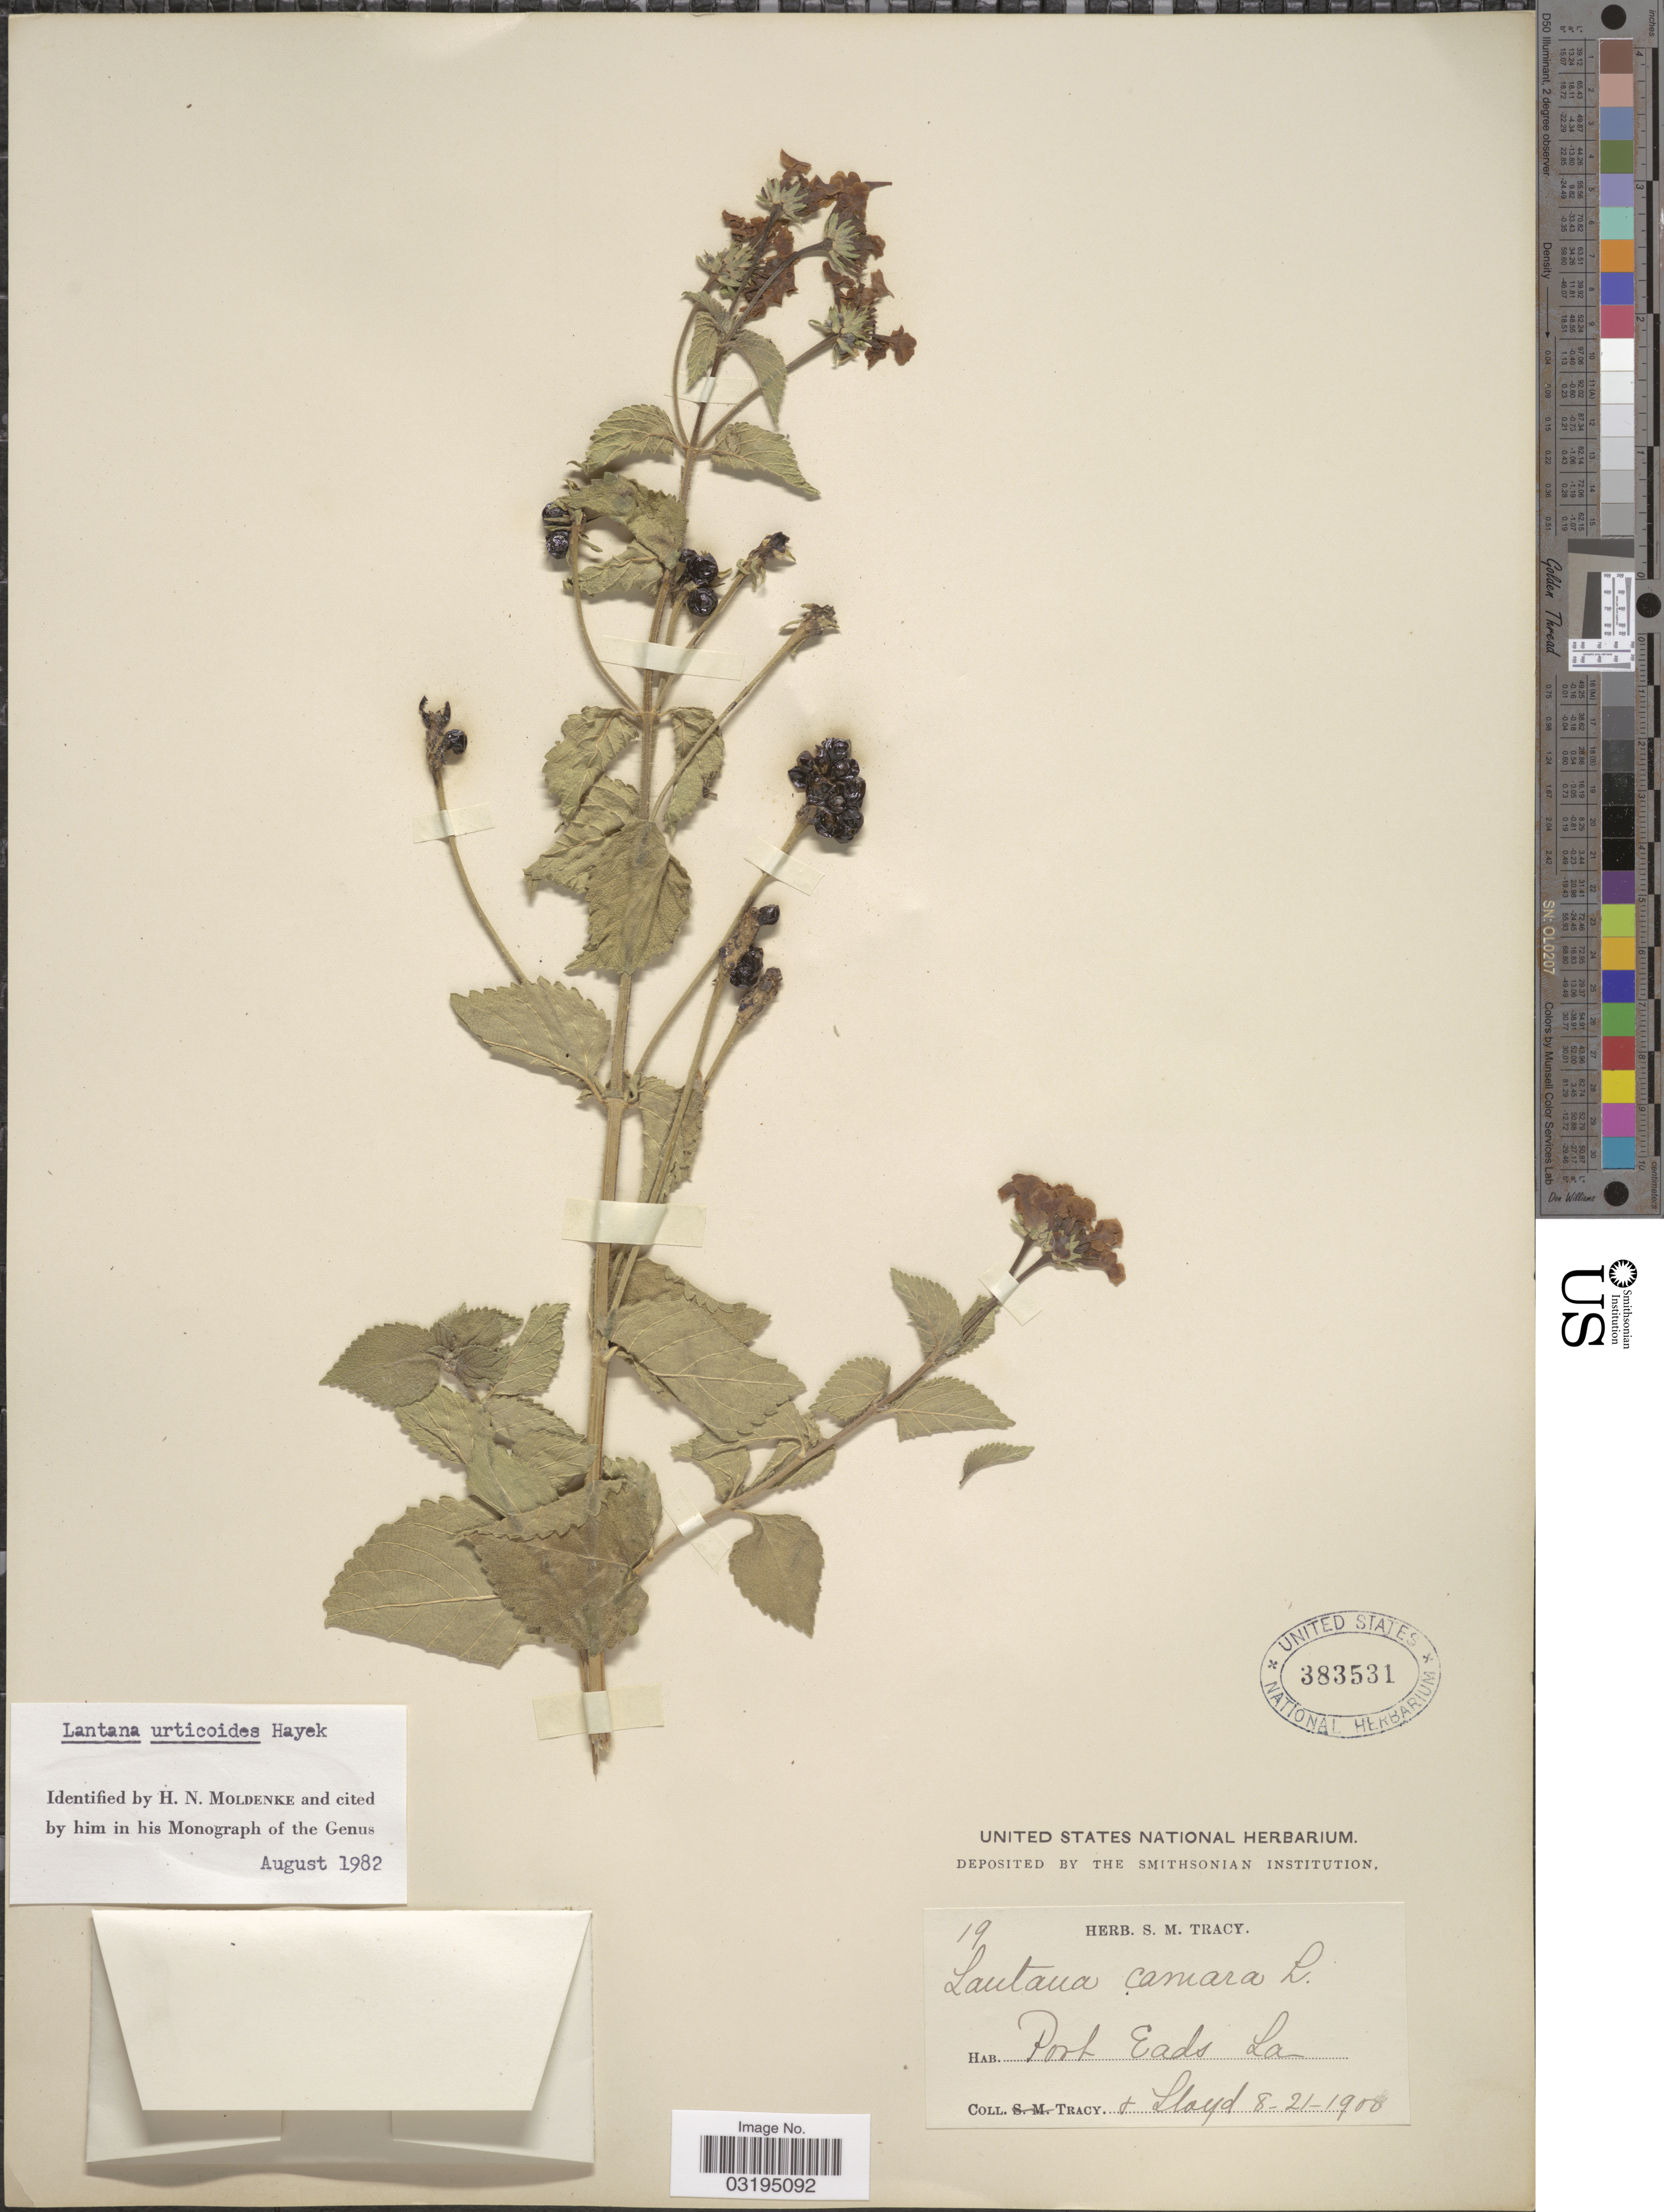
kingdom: Plantae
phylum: Tracheophyta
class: Magnoliopsida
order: Lamiales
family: Verbenaceae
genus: Lantana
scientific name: Lantana urticoides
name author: Hayek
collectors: -. Tracy & -- Lloyd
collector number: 19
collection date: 1900-08-21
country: United States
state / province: Louisiana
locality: Port Eads.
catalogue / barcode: US 383531